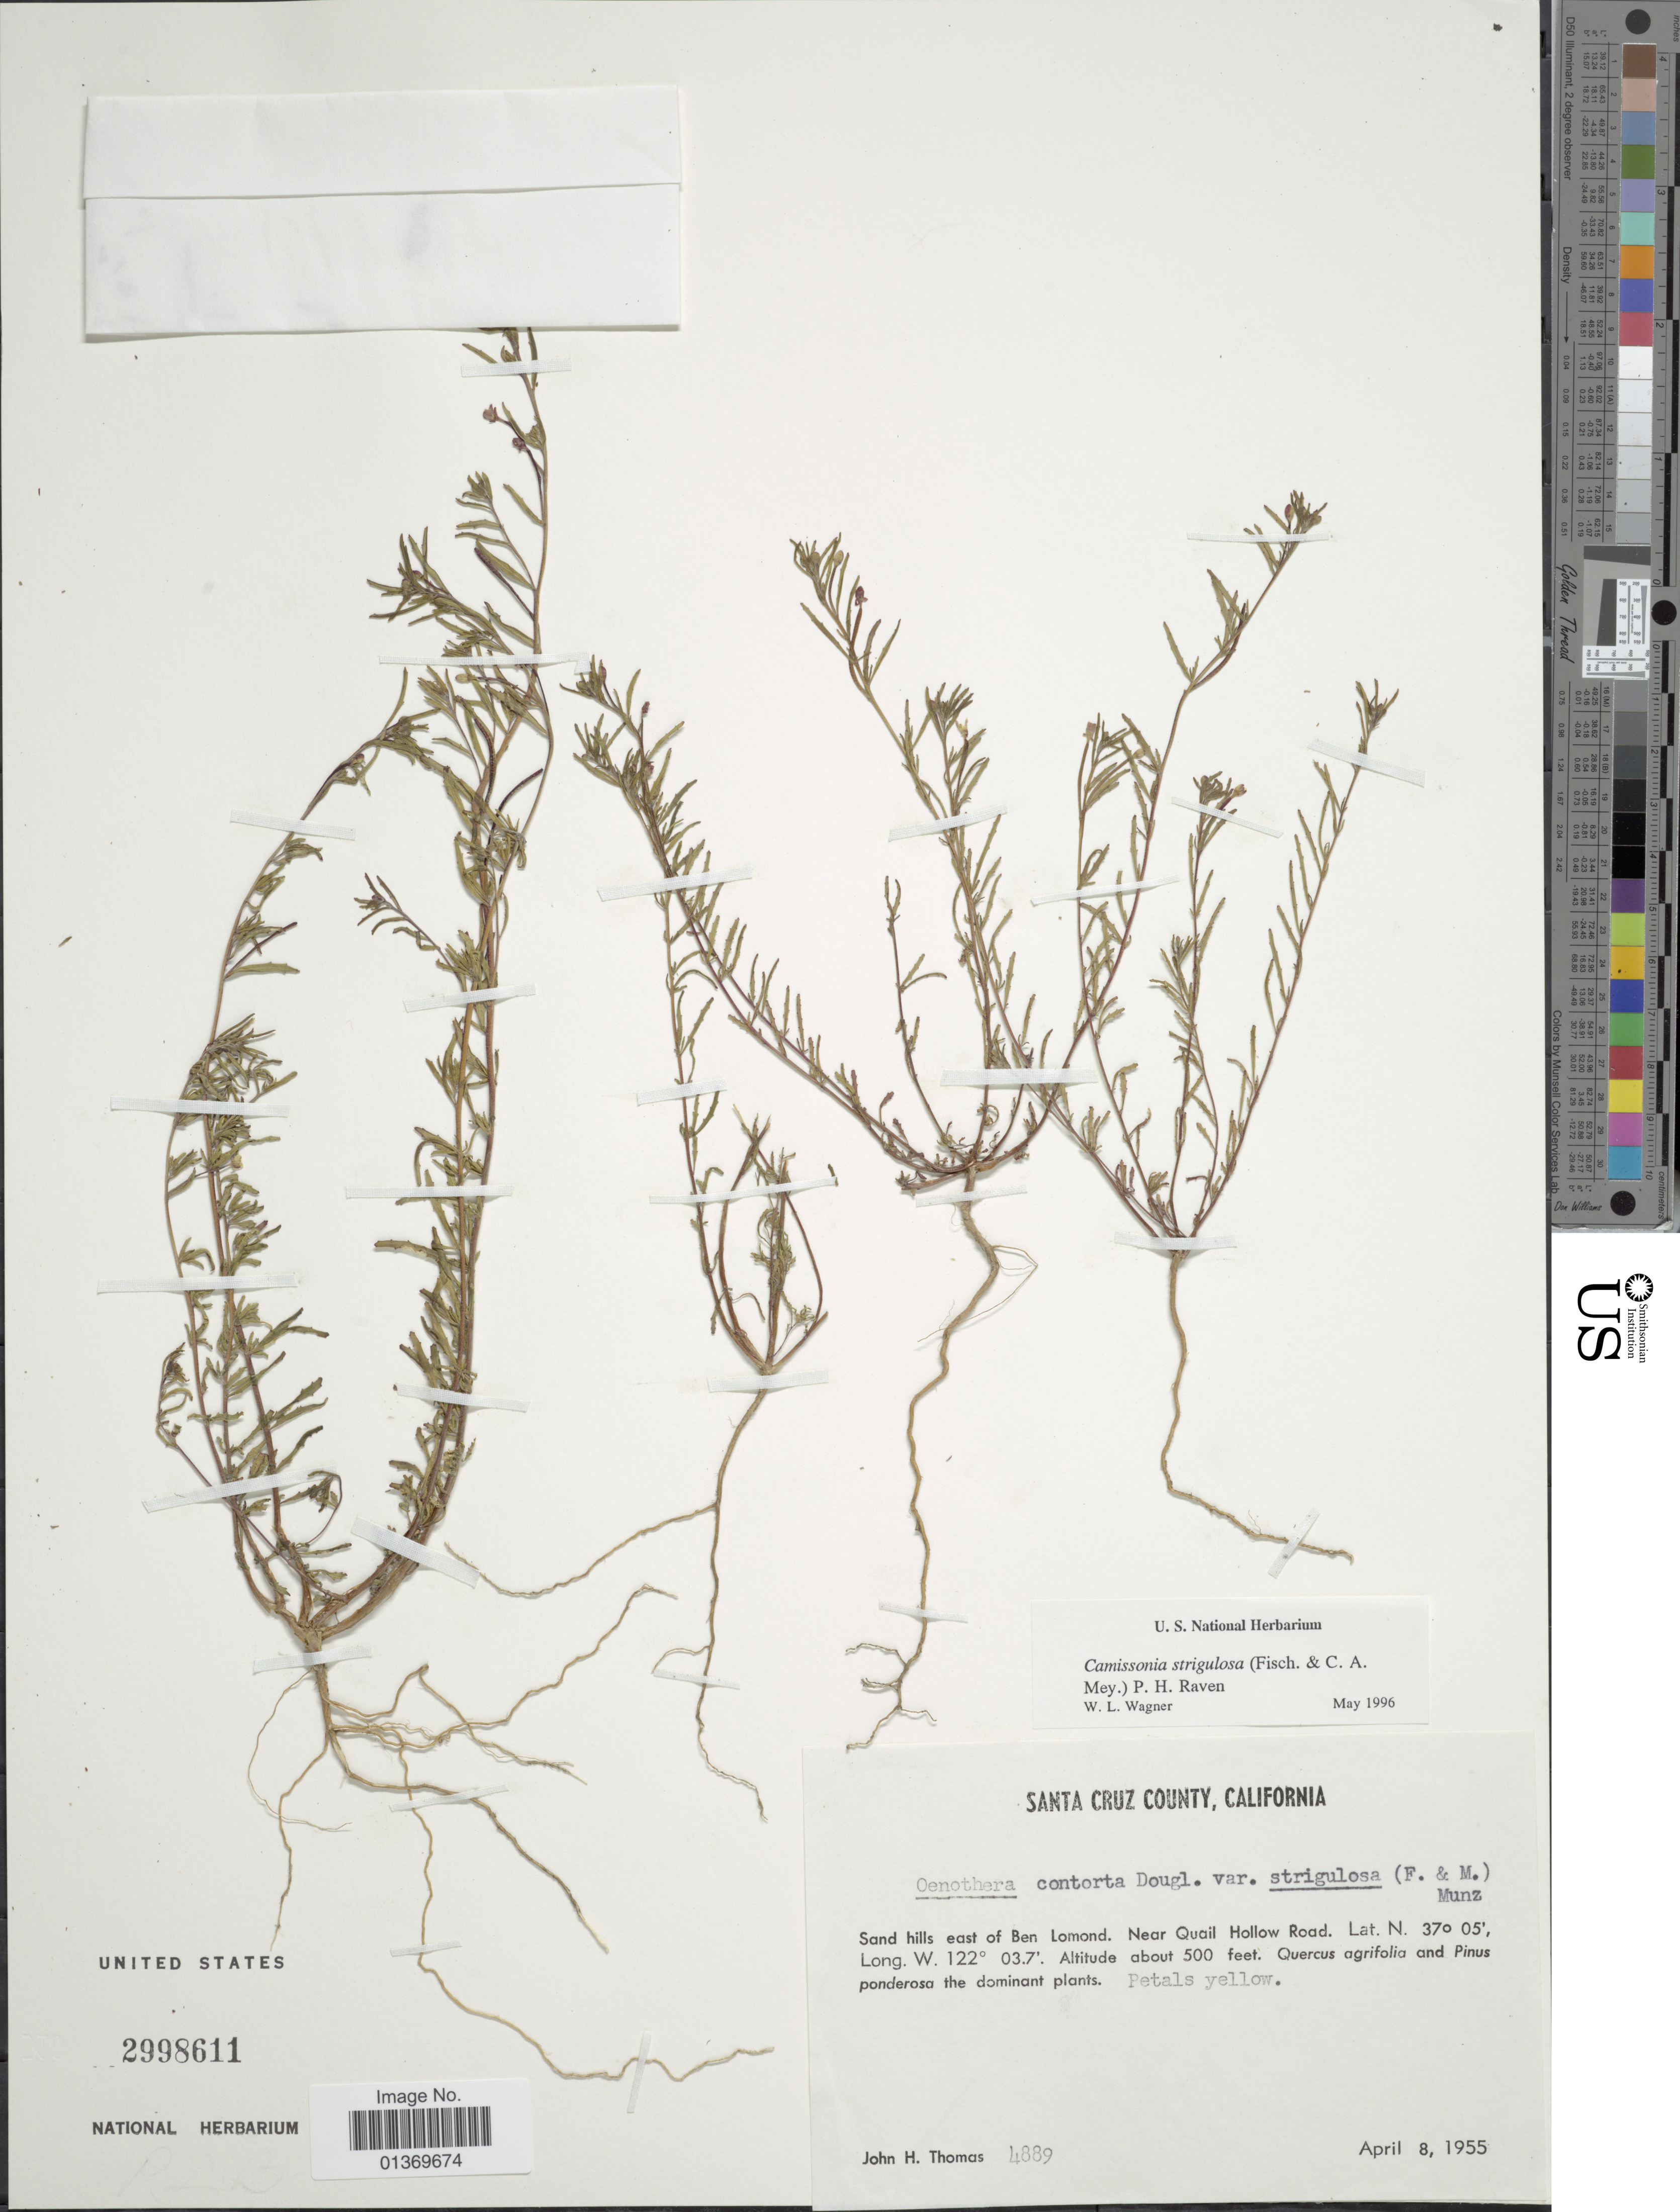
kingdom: Plantae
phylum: Tracheophyta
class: Magnoliopsida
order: Myrtales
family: Onagraceae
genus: Camissonia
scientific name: Camissonia strigulosa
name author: (Fisch. & C.A. Mey.) P.H. Raven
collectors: J. H. Thomas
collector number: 4889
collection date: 1955-04-08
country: United States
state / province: California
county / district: Santa Cruz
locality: Santa Cruz County, Sand hills east of Ben Lomond. Near Quail Hollow Road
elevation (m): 152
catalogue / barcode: US 2998611